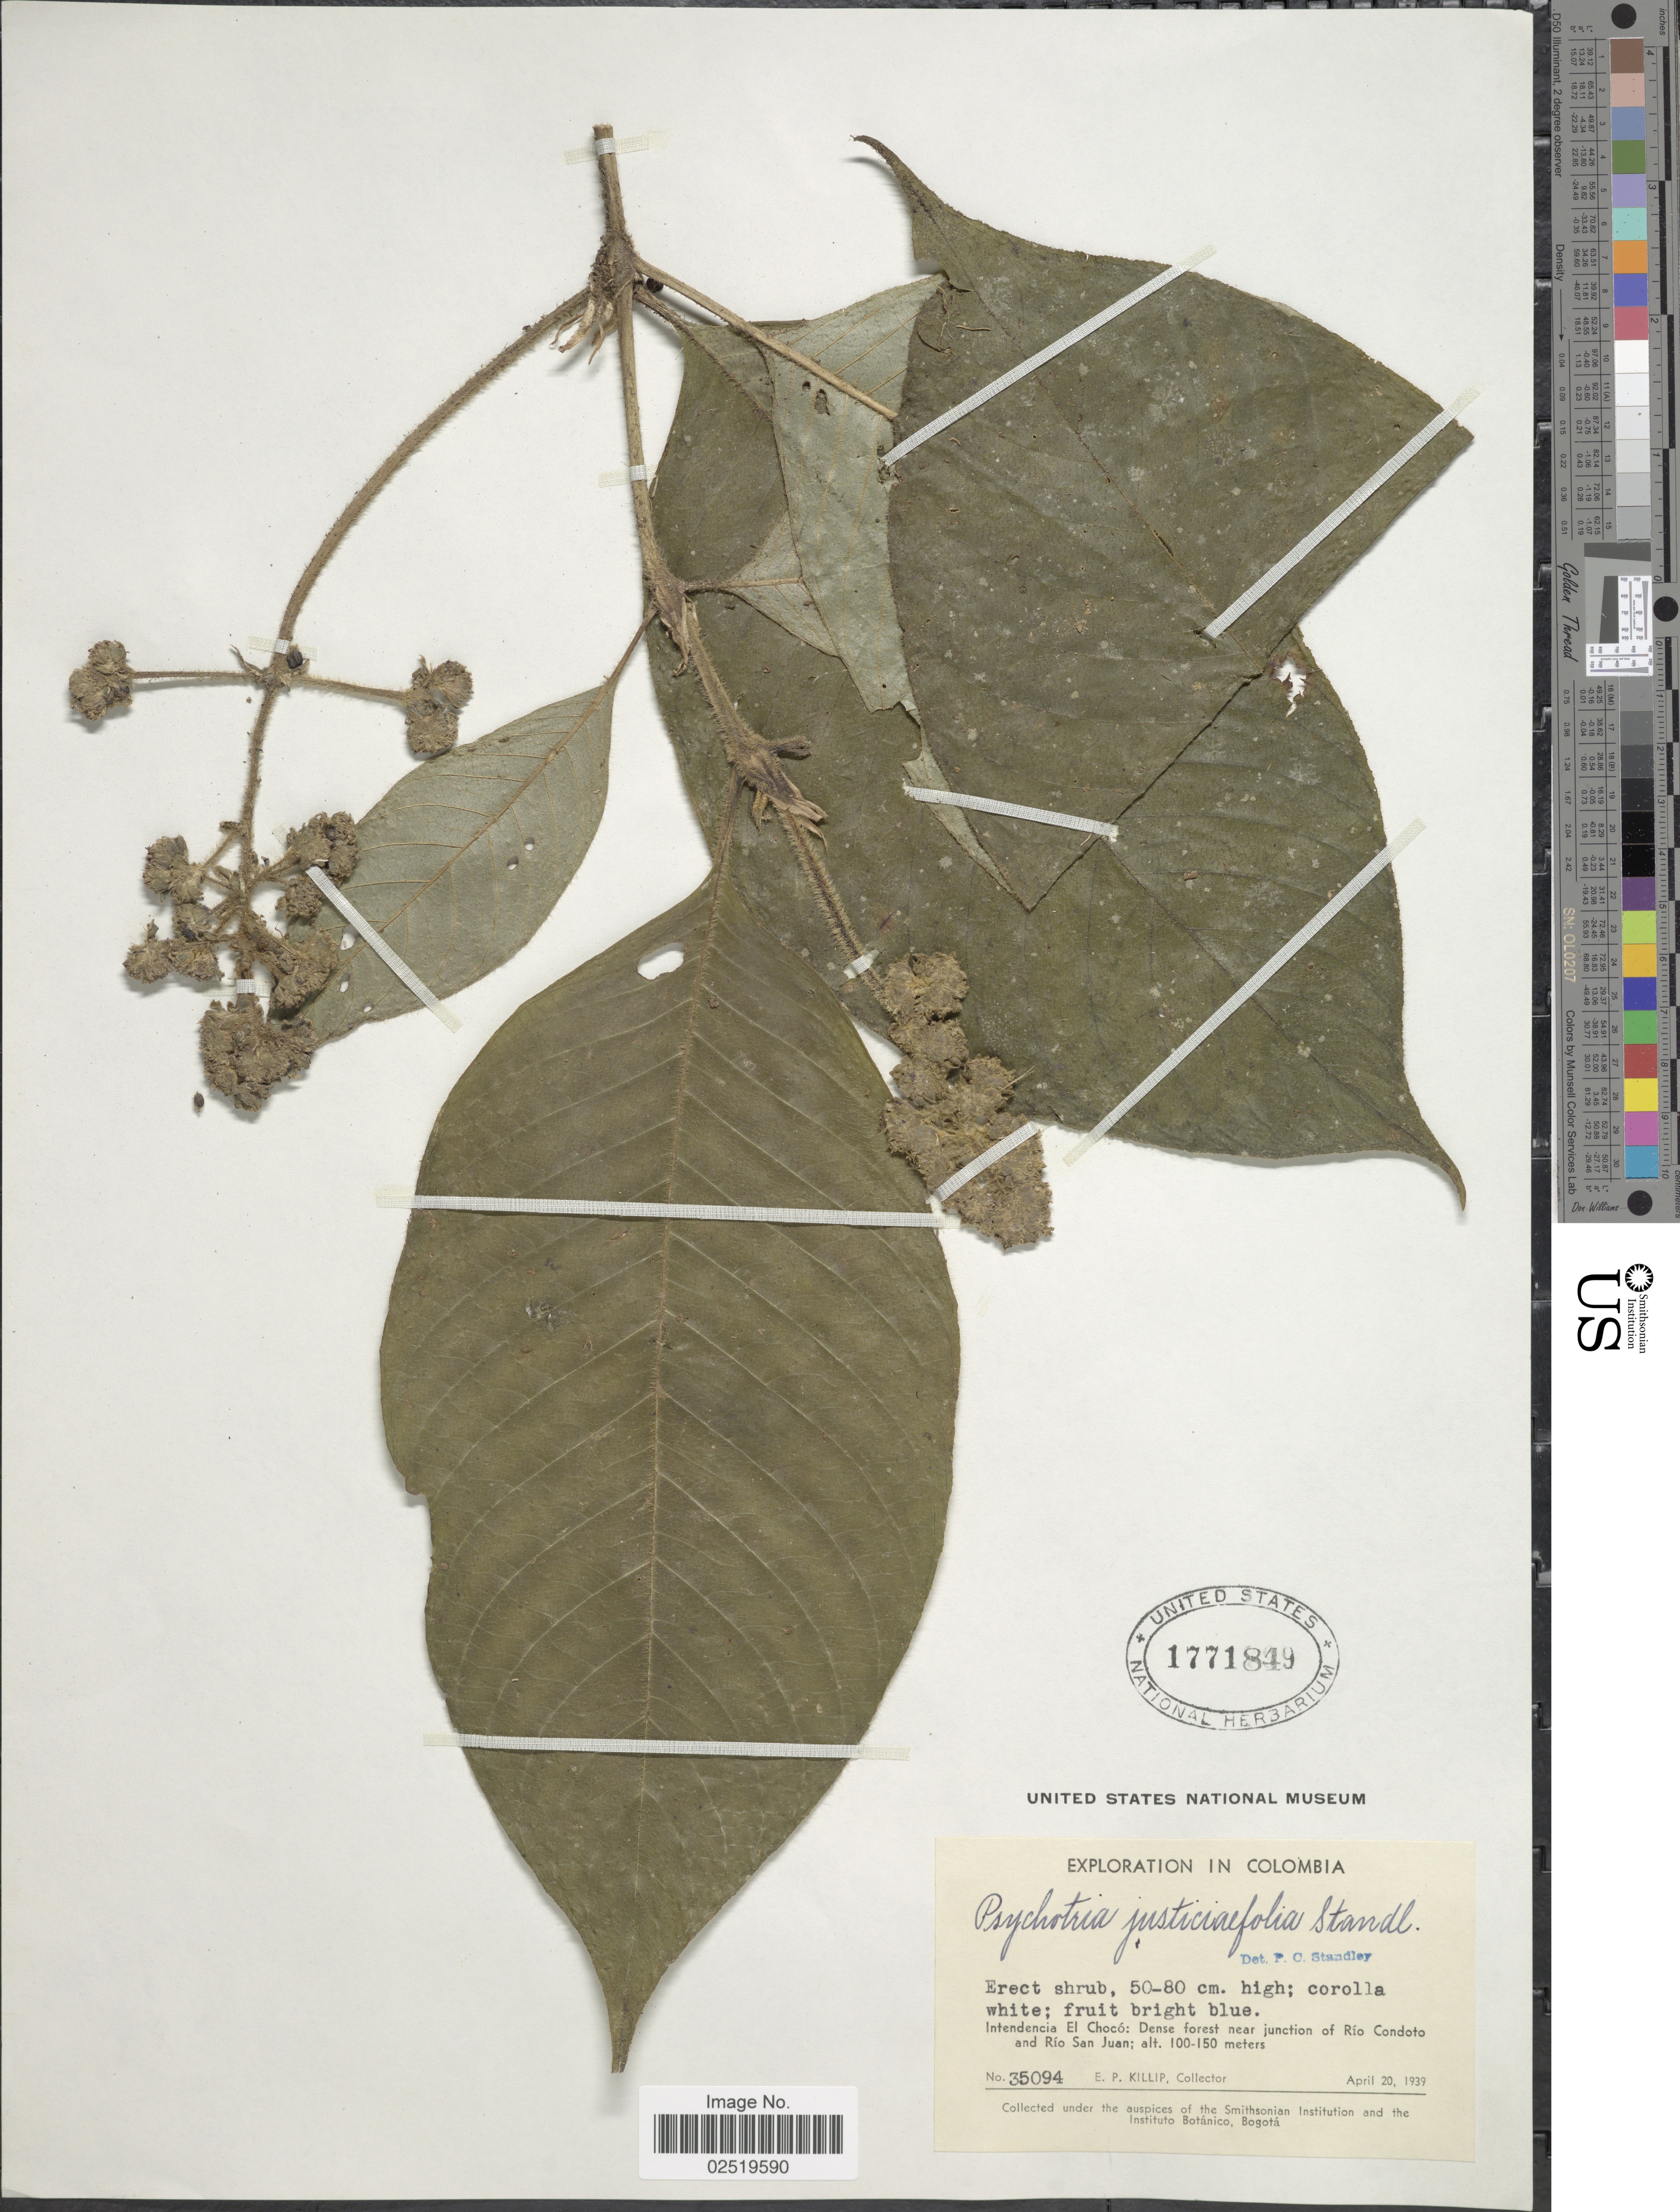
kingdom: Plantae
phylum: Tracheophyta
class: Magnoliopsida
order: Gentianales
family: Rubiaceae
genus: Psychotria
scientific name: Psychotria justiciaefolia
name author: Standl.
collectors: E. P. Killip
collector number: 35094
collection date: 1939-04-20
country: Colombia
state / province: Chocó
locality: Intendencia del Choco: Dense forest near junction of Rio Condoto and Rio San Juan.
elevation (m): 100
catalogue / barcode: US 1771849